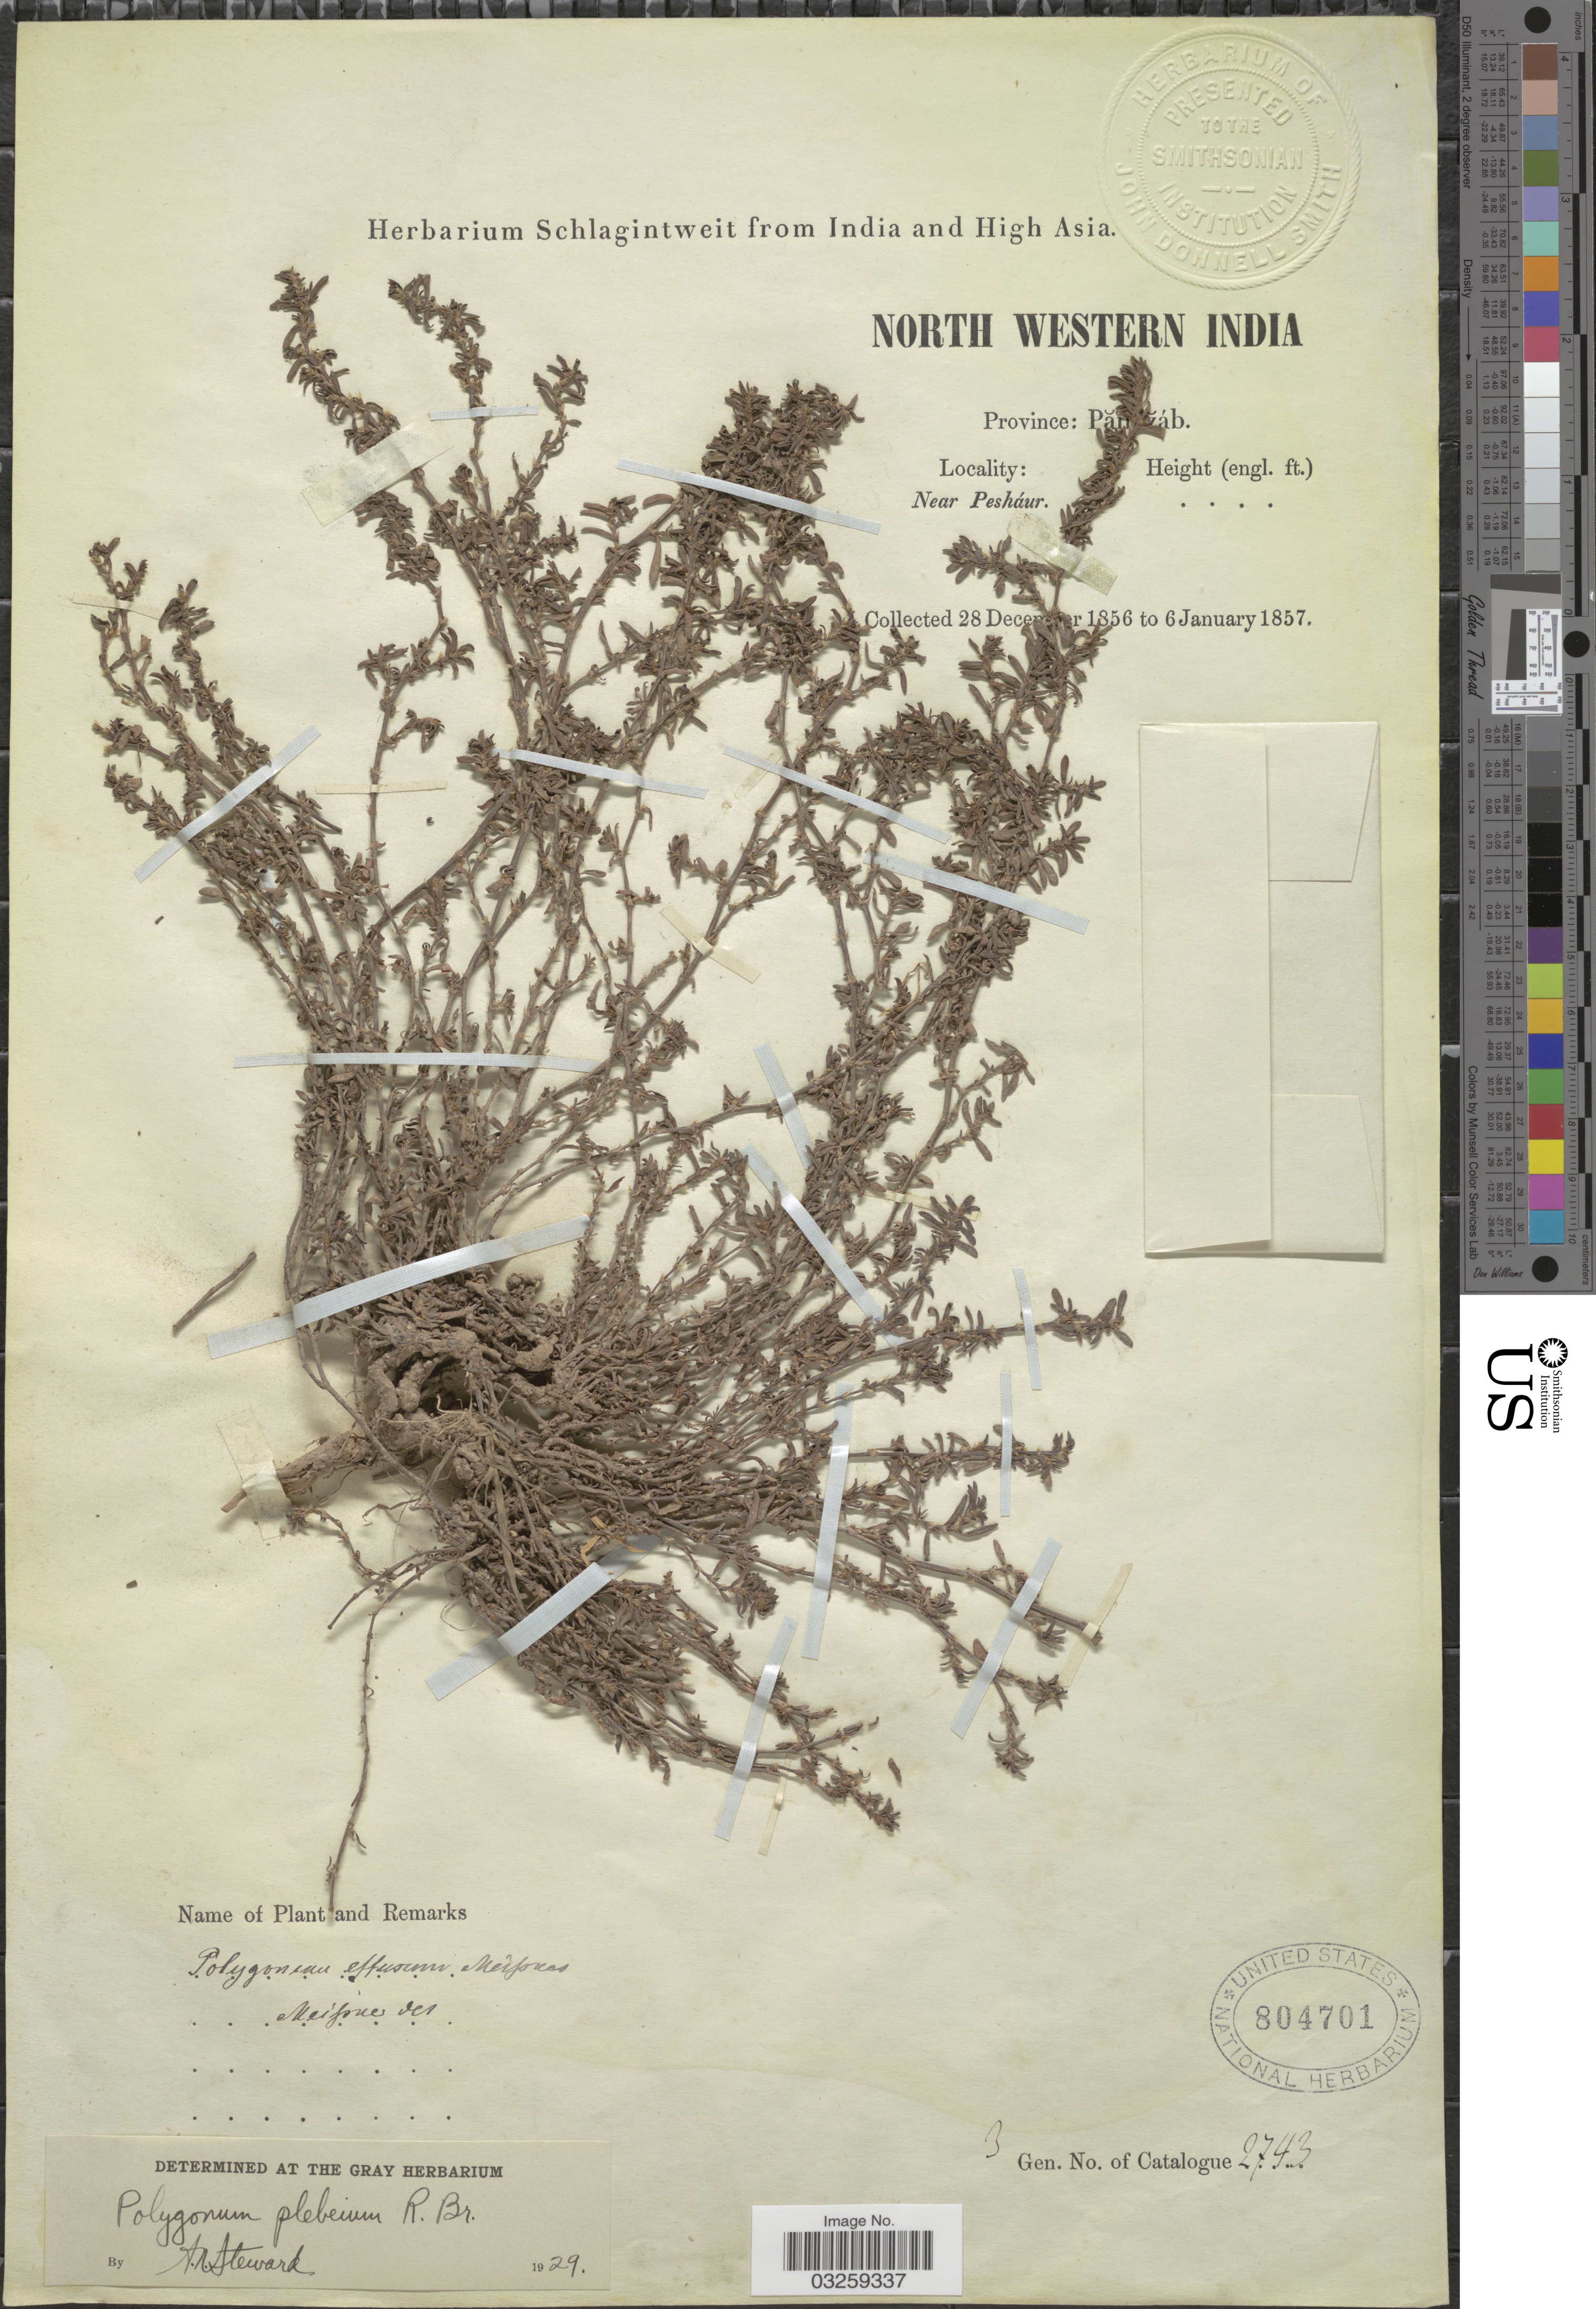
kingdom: Plantae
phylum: Tracheophyta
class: Magnoliopsida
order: Caryophyllales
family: Polygonaceae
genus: Polygonum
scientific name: Polygonum plebeium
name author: R. Br.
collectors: ex herb. Schlagintweit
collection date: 1856-12-28/1857-01-06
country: India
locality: North Western India. Province: Păn [illegible text]áb. Near Pesháur.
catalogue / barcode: US 804701